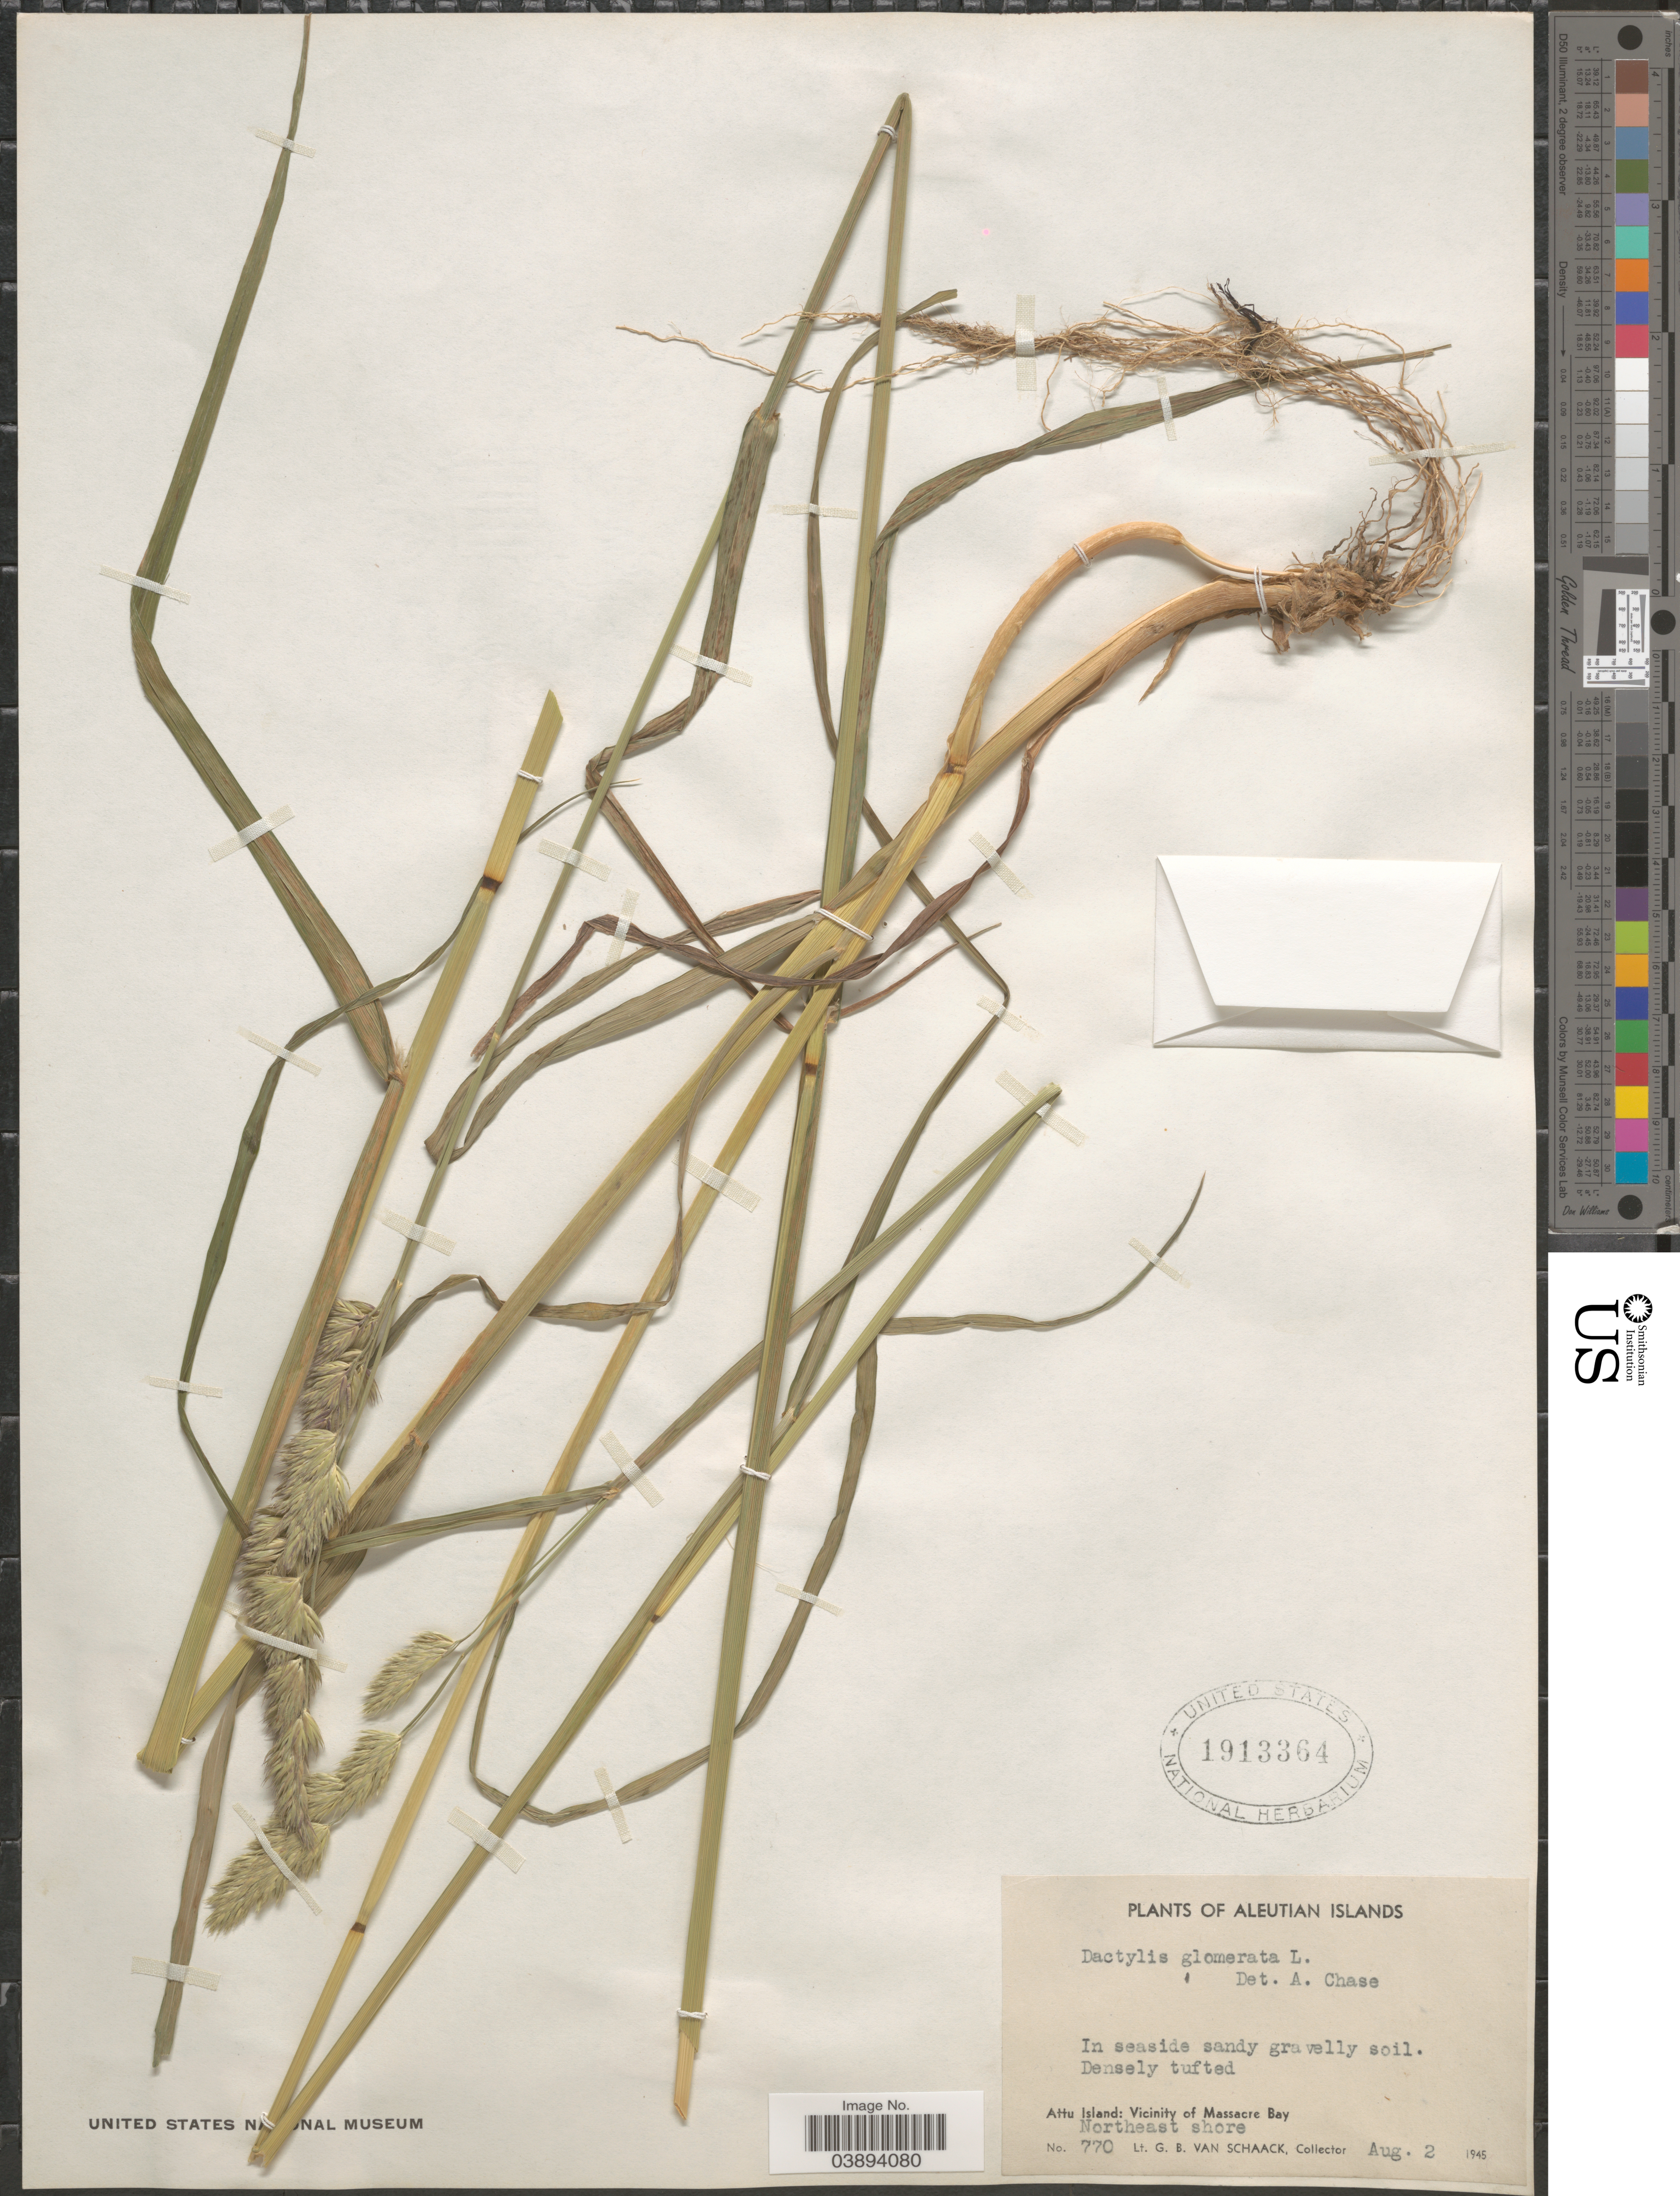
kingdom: Plantae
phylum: Tracheophyta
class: Liliopsida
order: Poales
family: Poaceae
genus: Dactylis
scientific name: Dactylis glomerata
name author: L.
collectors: G. Van Schaack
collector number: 770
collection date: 1945-08-02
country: United States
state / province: Alaska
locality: Aleutian Islands. Attu Island: Vicinity of Massacre Bay. Northeast shore.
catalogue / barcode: US 1913364